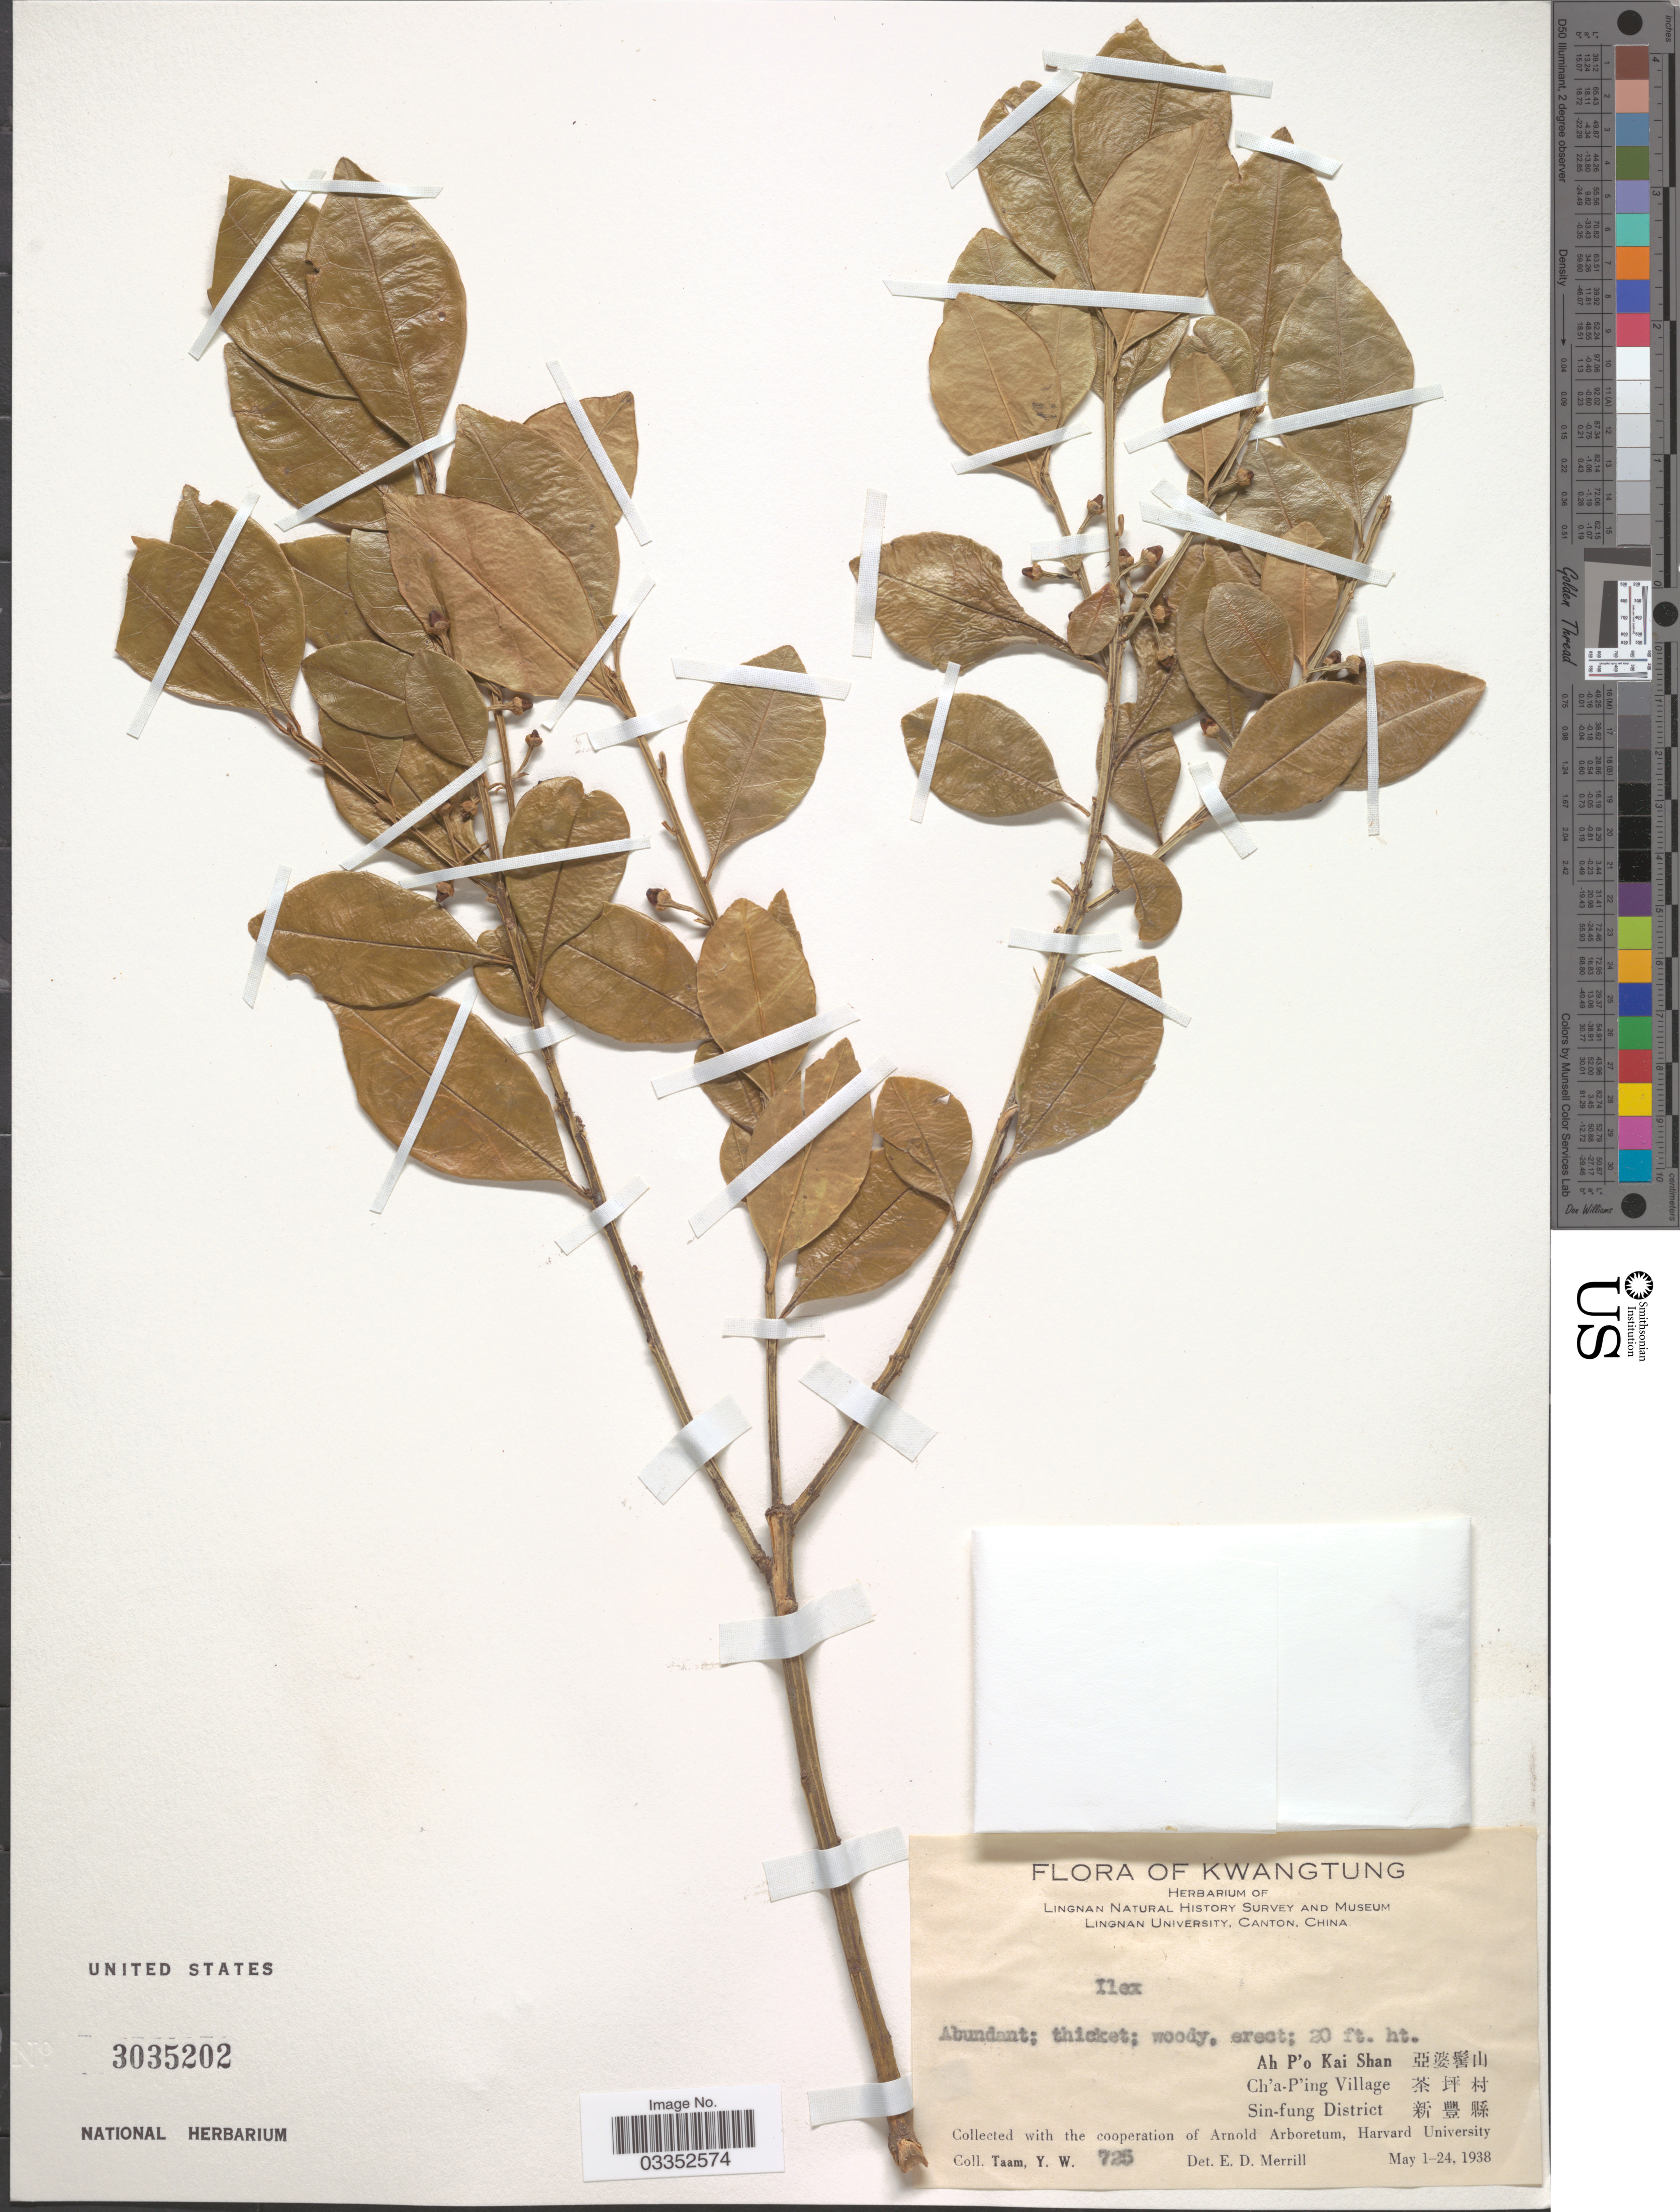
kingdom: Plantae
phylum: Tracheophyta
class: Magnoliopsida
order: Aquifoliales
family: Aquifoliaceae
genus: Ilex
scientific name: Ilex sp.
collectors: Y. W. Taam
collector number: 725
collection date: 1938-05-01/1938-05-24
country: China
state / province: Guangdong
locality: Kwangtung, Ah P'o Kai Shan X, Ch'a-P'ing Village X, Sin-fung District X.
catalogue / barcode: US 3035202